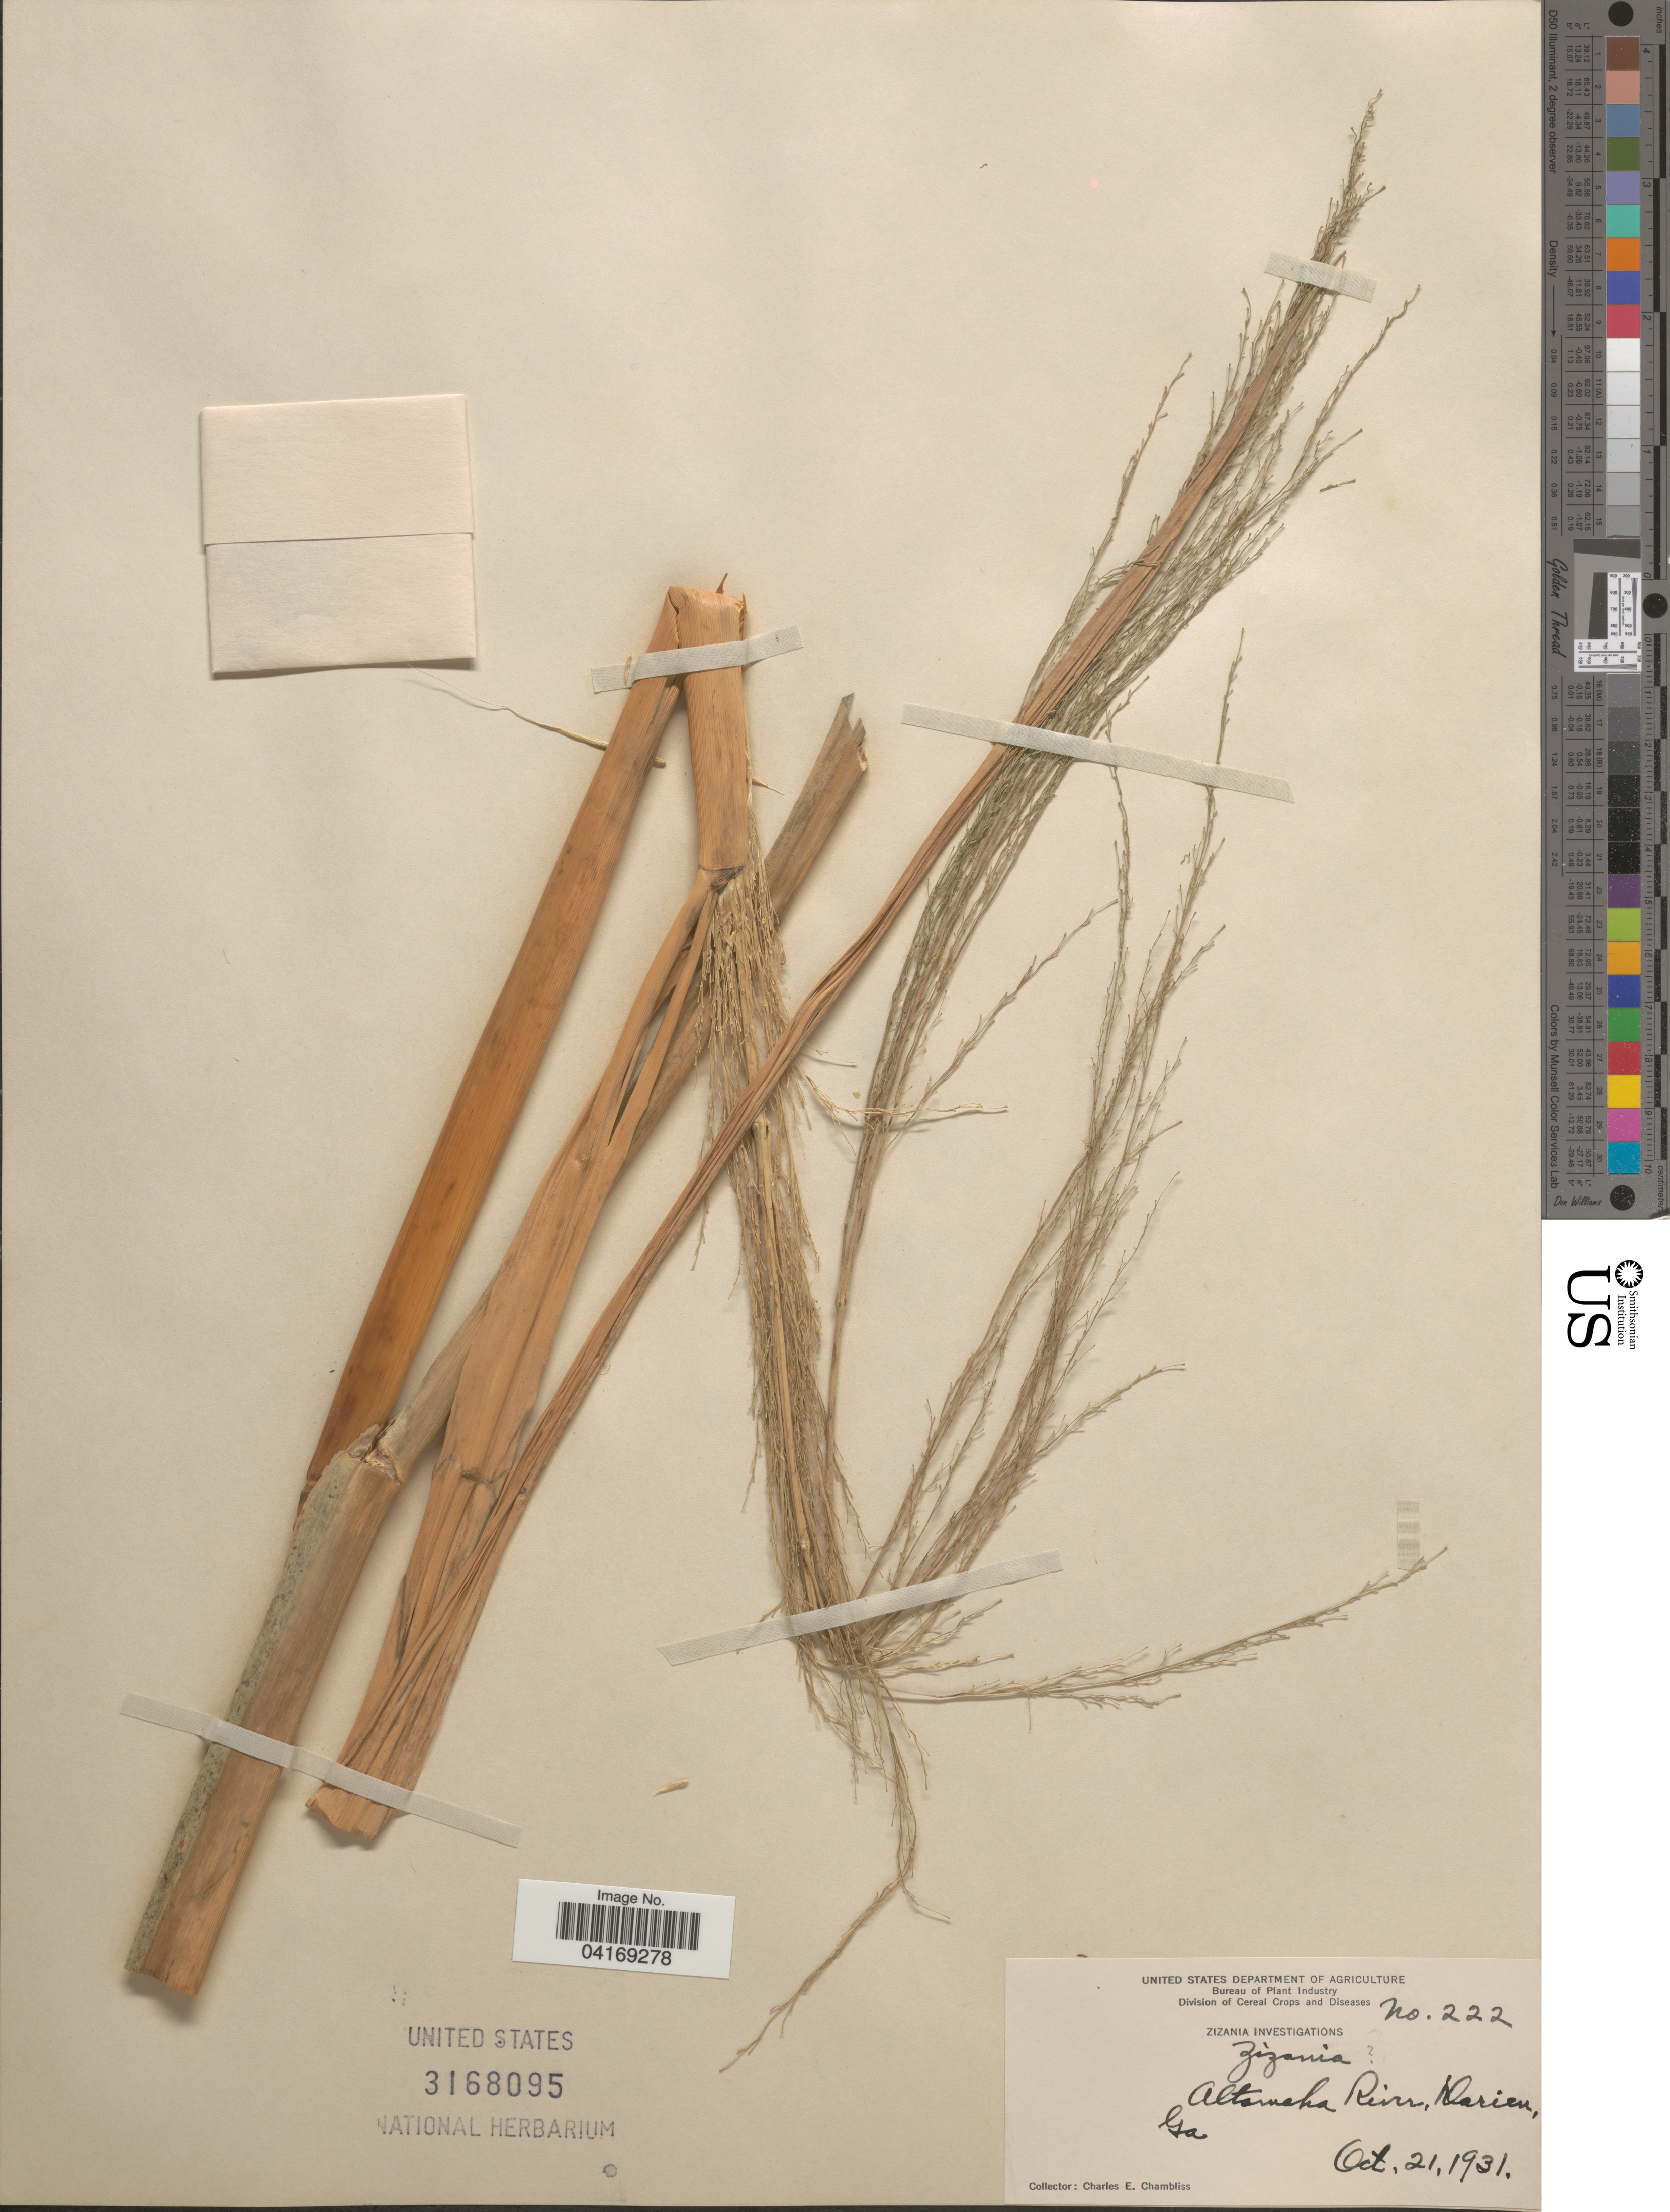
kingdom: Plantae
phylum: Tracheophyta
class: Liliopsida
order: Poales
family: Poaceae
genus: Zizania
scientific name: Zizania sp.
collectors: C. Chambliss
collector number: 222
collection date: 1931-10-21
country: United States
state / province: Georgia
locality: Altamaha River, Darien.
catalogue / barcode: US 3168095